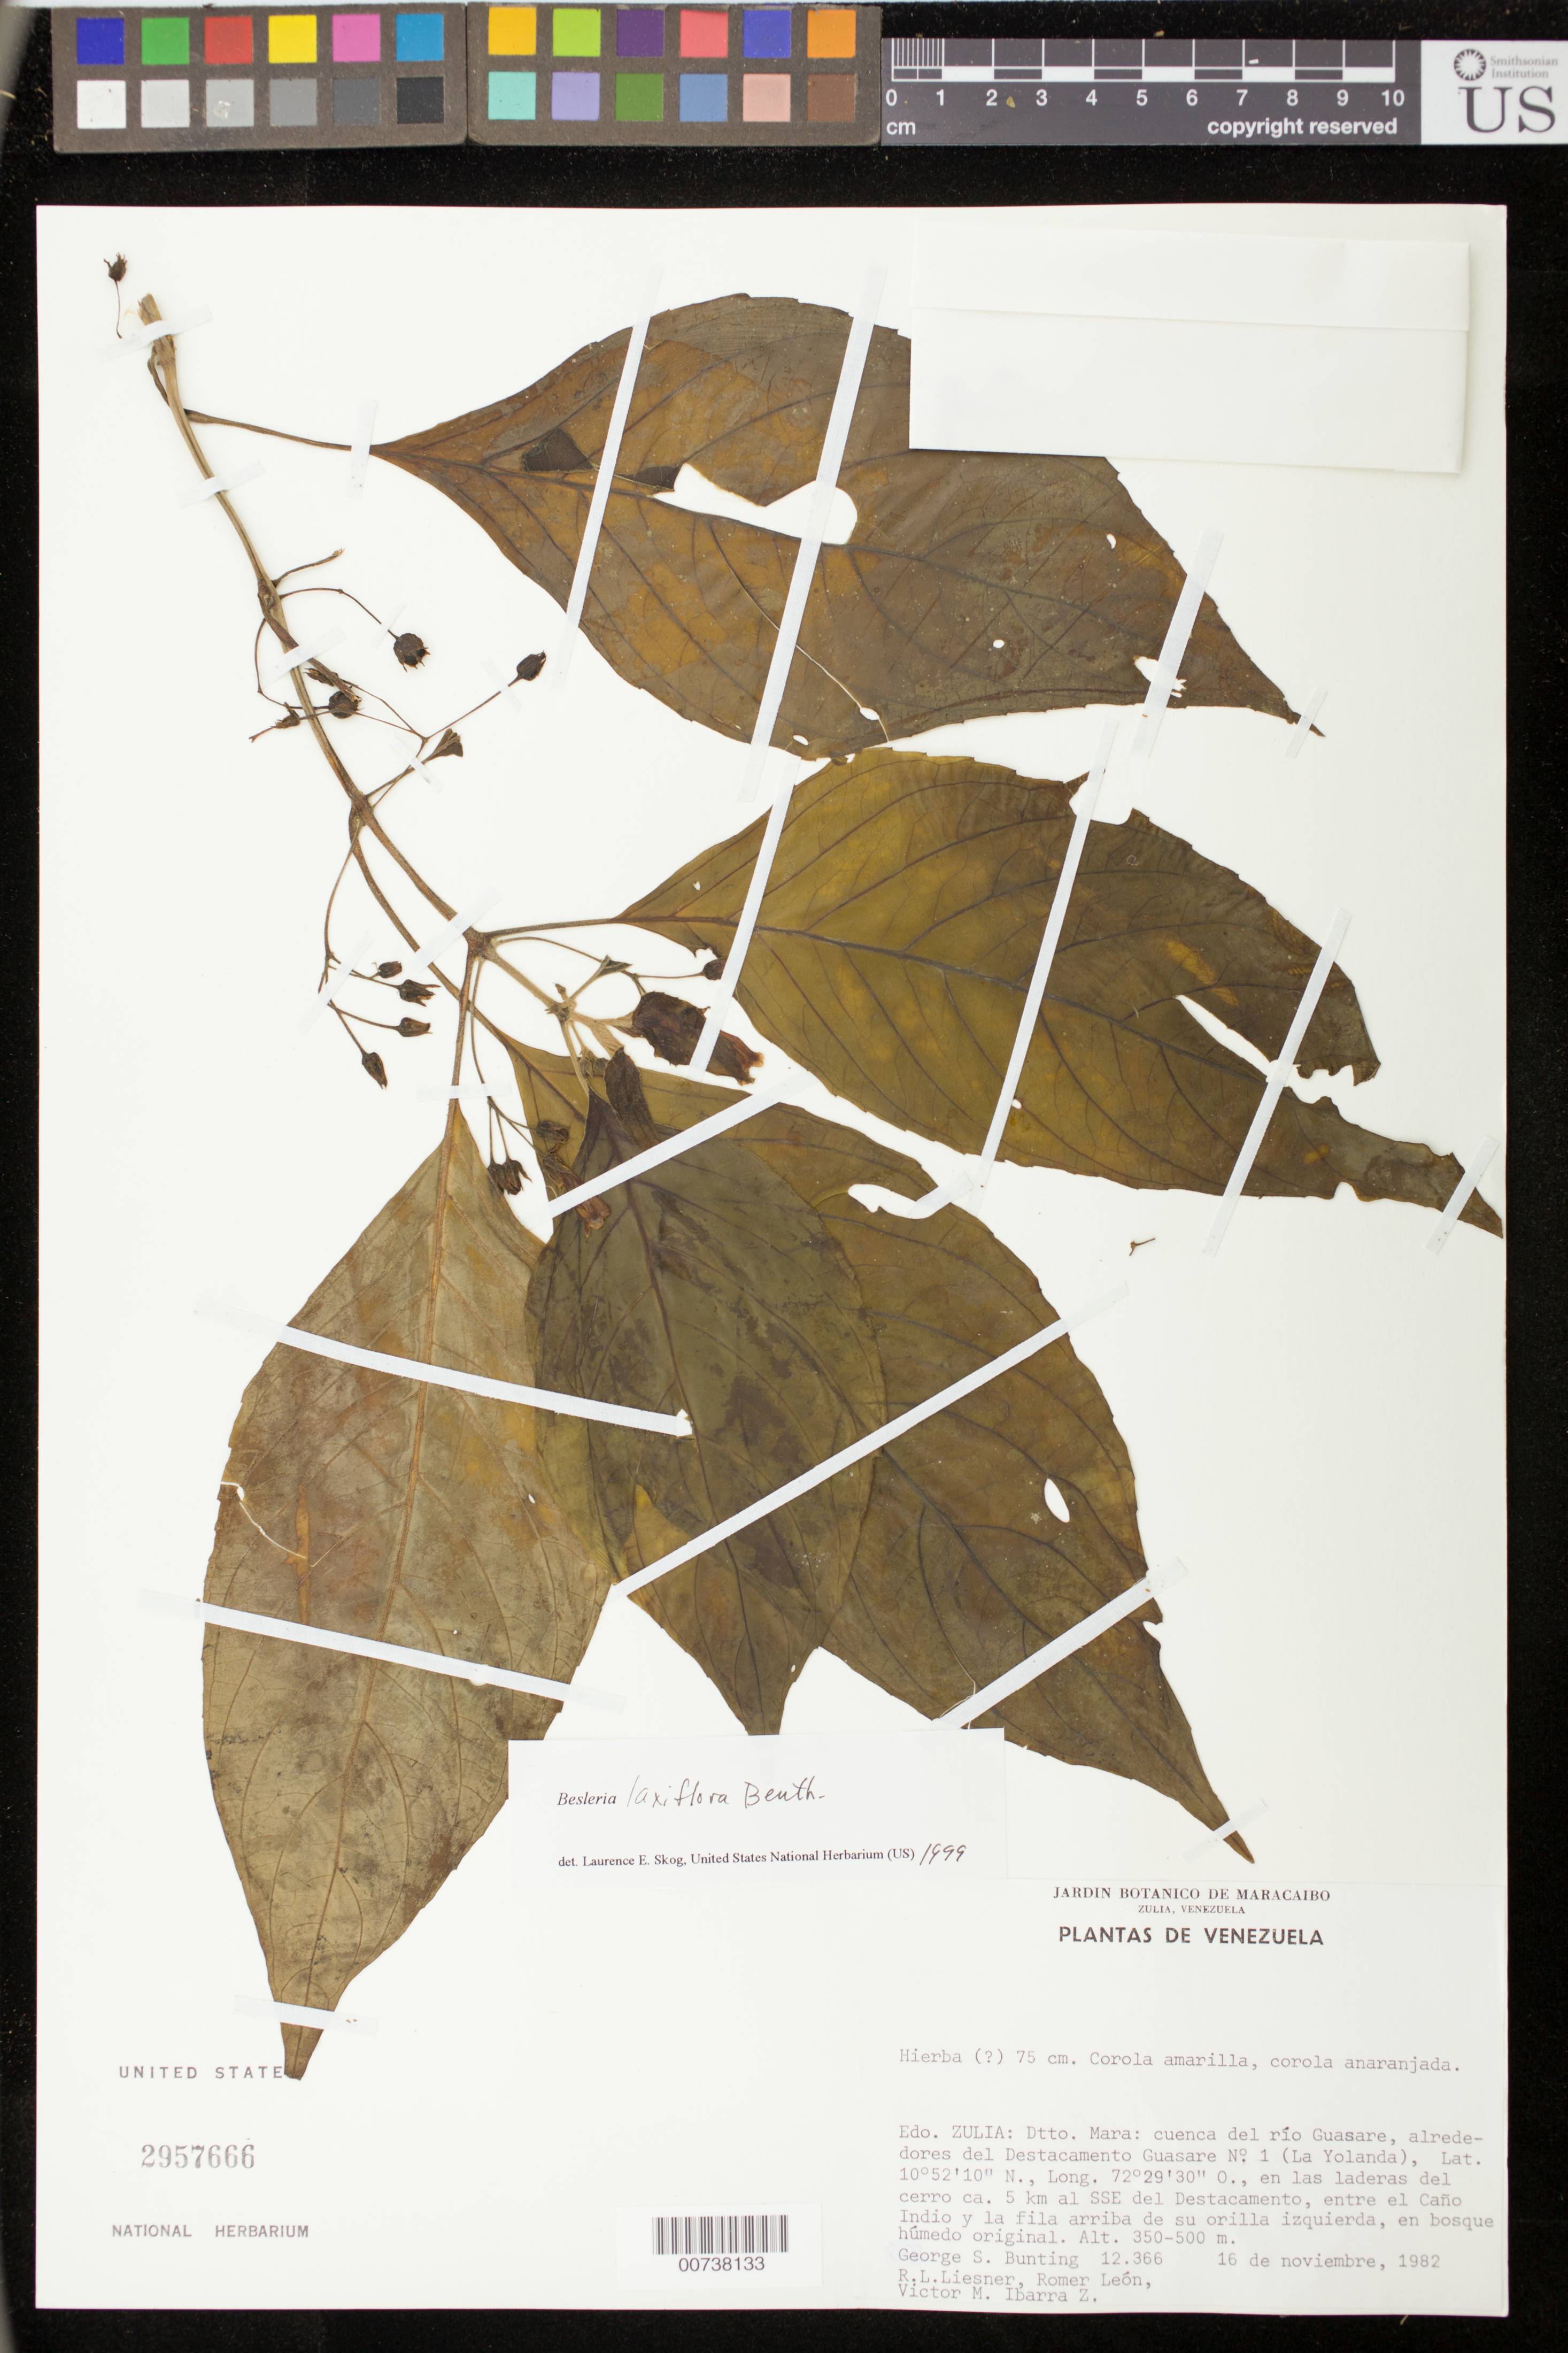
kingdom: Plantae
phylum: Tracheophyta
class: Magnoliopsida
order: Lamiales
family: Gesneriaceae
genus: Besleria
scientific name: Besleria laxiflora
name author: Benth.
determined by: Skog, Laurence E.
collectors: G. S. Bunting, R. L. Liesner, R. A. León & V. Ibarra Z.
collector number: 12366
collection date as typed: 16 Nov 1982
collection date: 1982-11-16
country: Venezuela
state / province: Zulia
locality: Dist. Mara, river basin of Rio Guasare, environs of destacamento Guasare (La Yolanda)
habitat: En bosque húmedo original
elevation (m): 350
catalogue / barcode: US 2957666